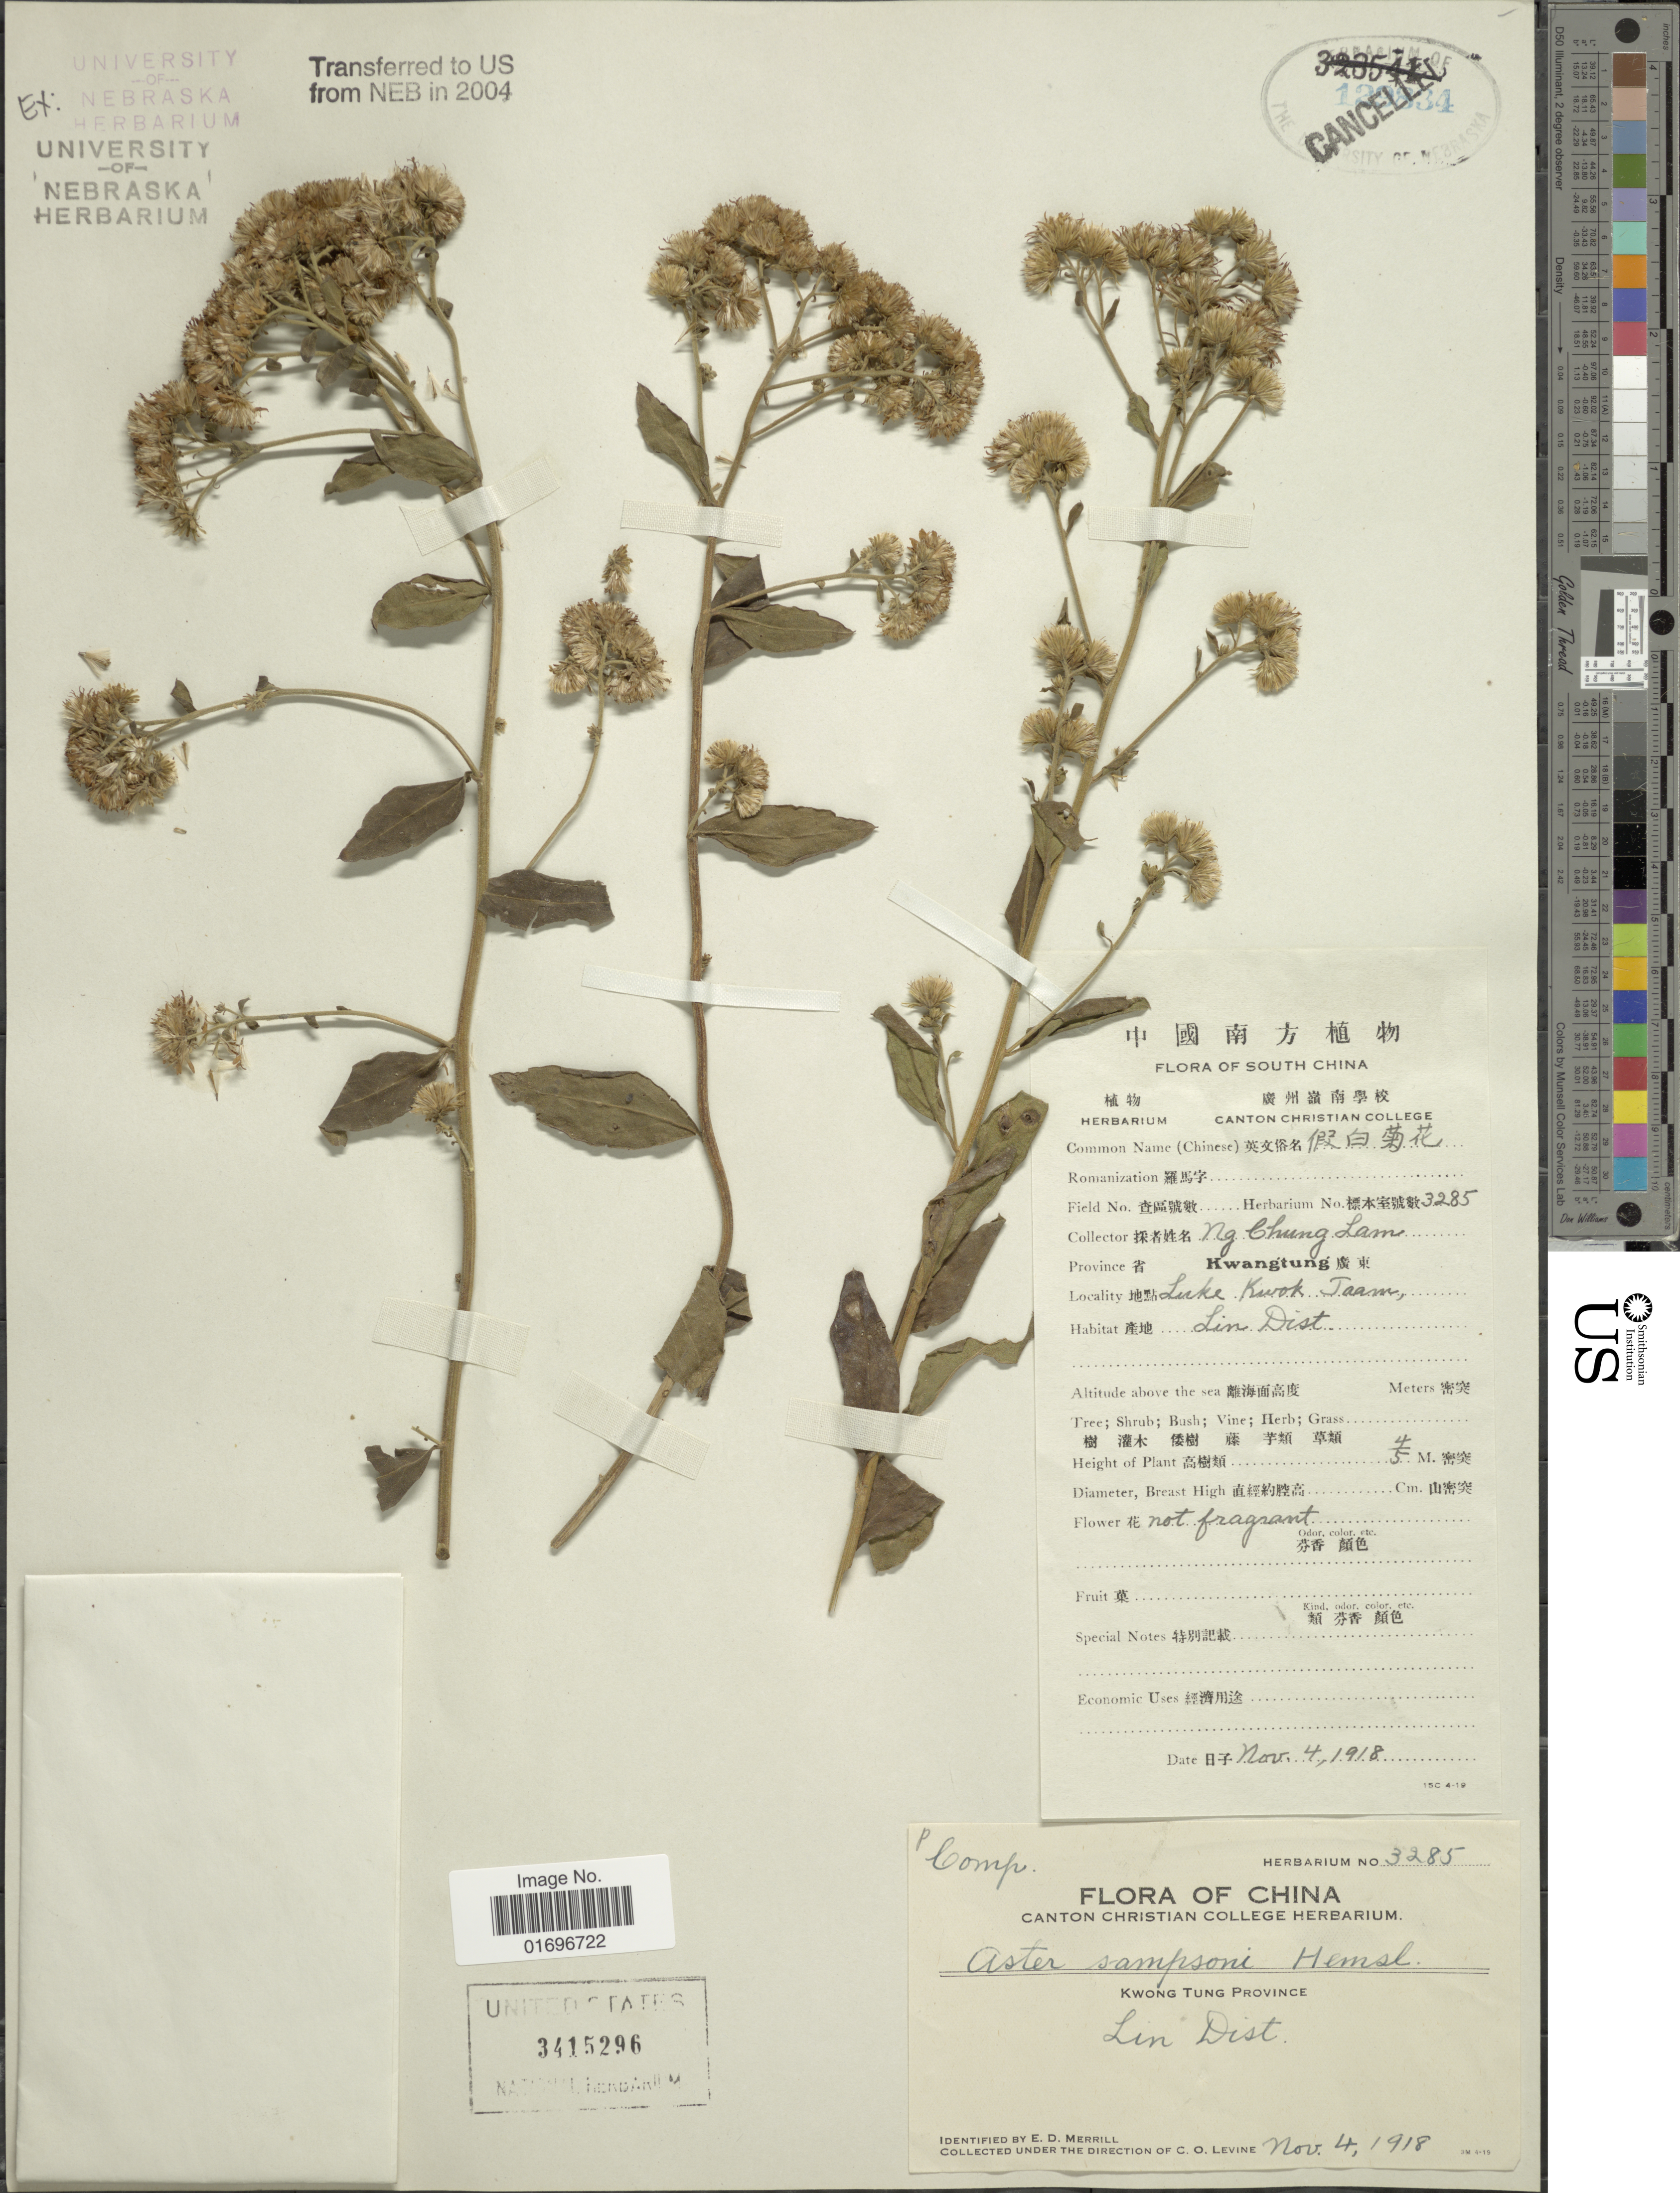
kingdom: Plantae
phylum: Tracheophyta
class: Magnoliopsida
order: Asterales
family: Asteraceae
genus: Aster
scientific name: Aster sampsonii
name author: (Hance) Hemsl.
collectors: N. C. Lam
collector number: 3285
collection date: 1918-11-04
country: China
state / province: Guangdong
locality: Province Kwangtung. Luke Kwok Taam, Lim Dist.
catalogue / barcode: US 3415296